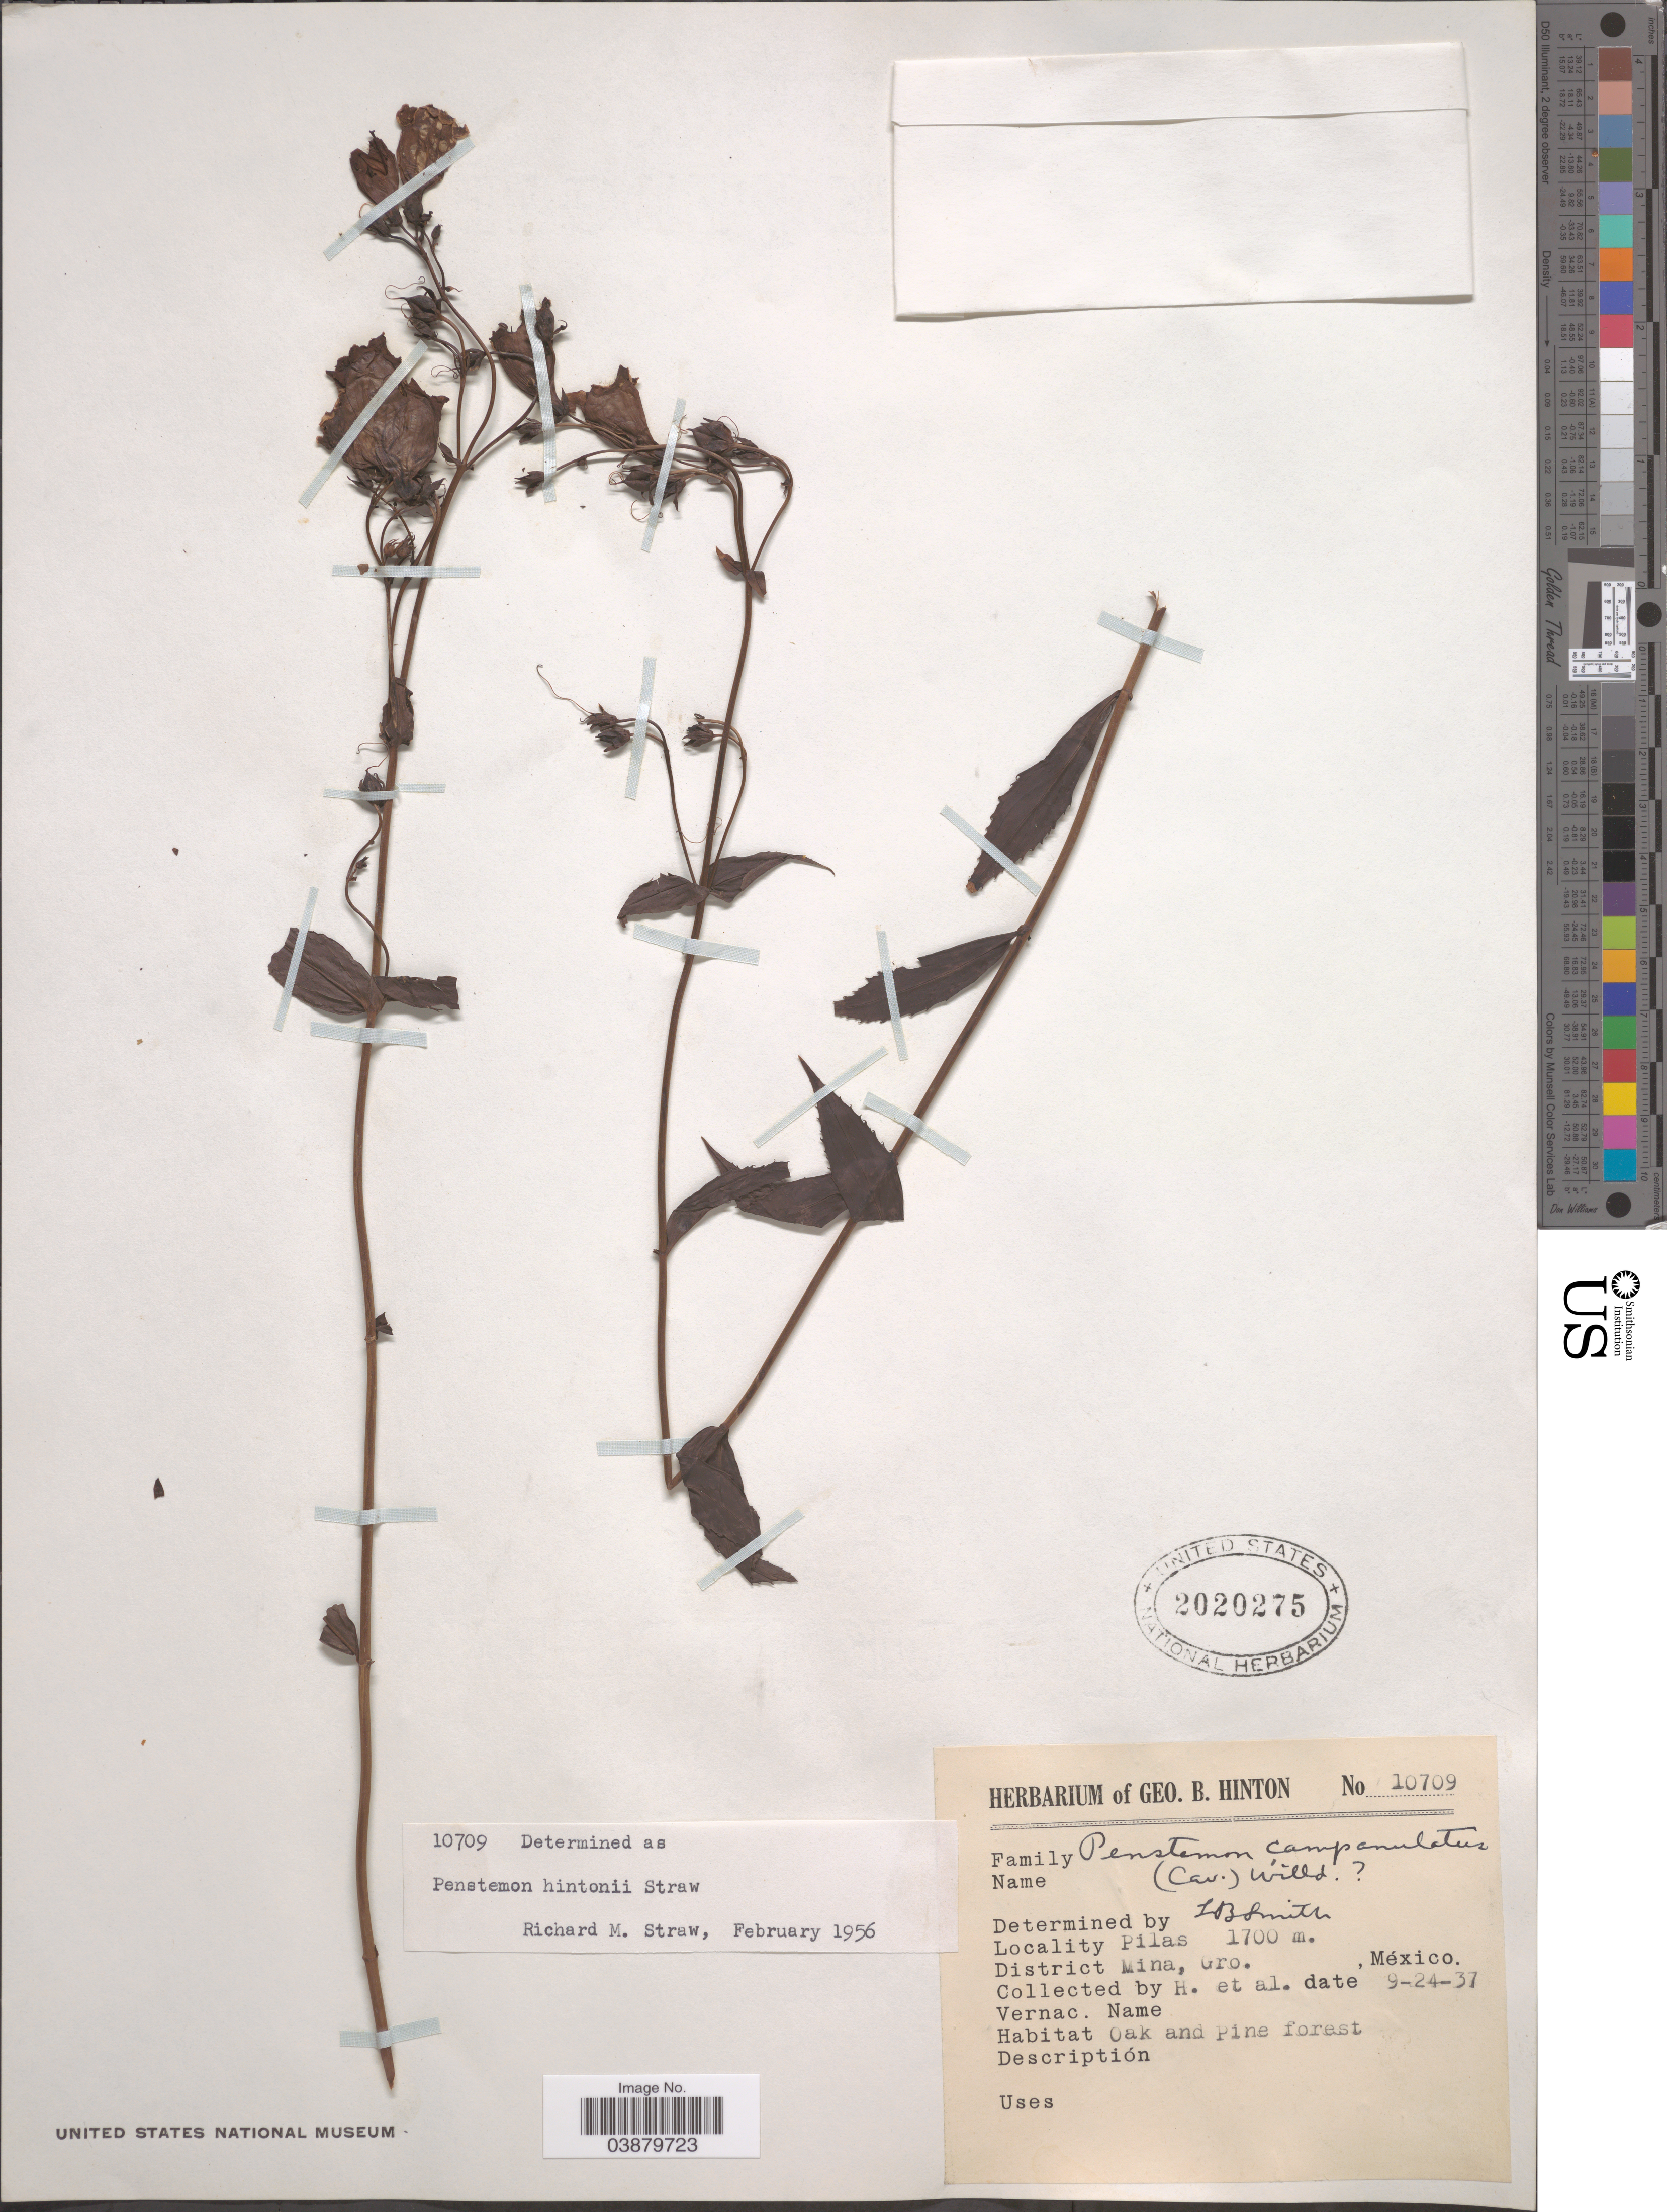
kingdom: Plantae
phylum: Tracheophyta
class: Magnoliopsida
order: Lamiales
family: Plantaginaceae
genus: Penstemon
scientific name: Penstemon hintonii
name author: Straw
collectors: G. B. Hinton & et al.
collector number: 10709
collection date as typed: Transcribed d/m/y: 24/9/37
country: Mexico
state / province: Guerrero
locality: Pilas. District Mina.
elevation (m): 1700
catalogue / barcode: US 2020275